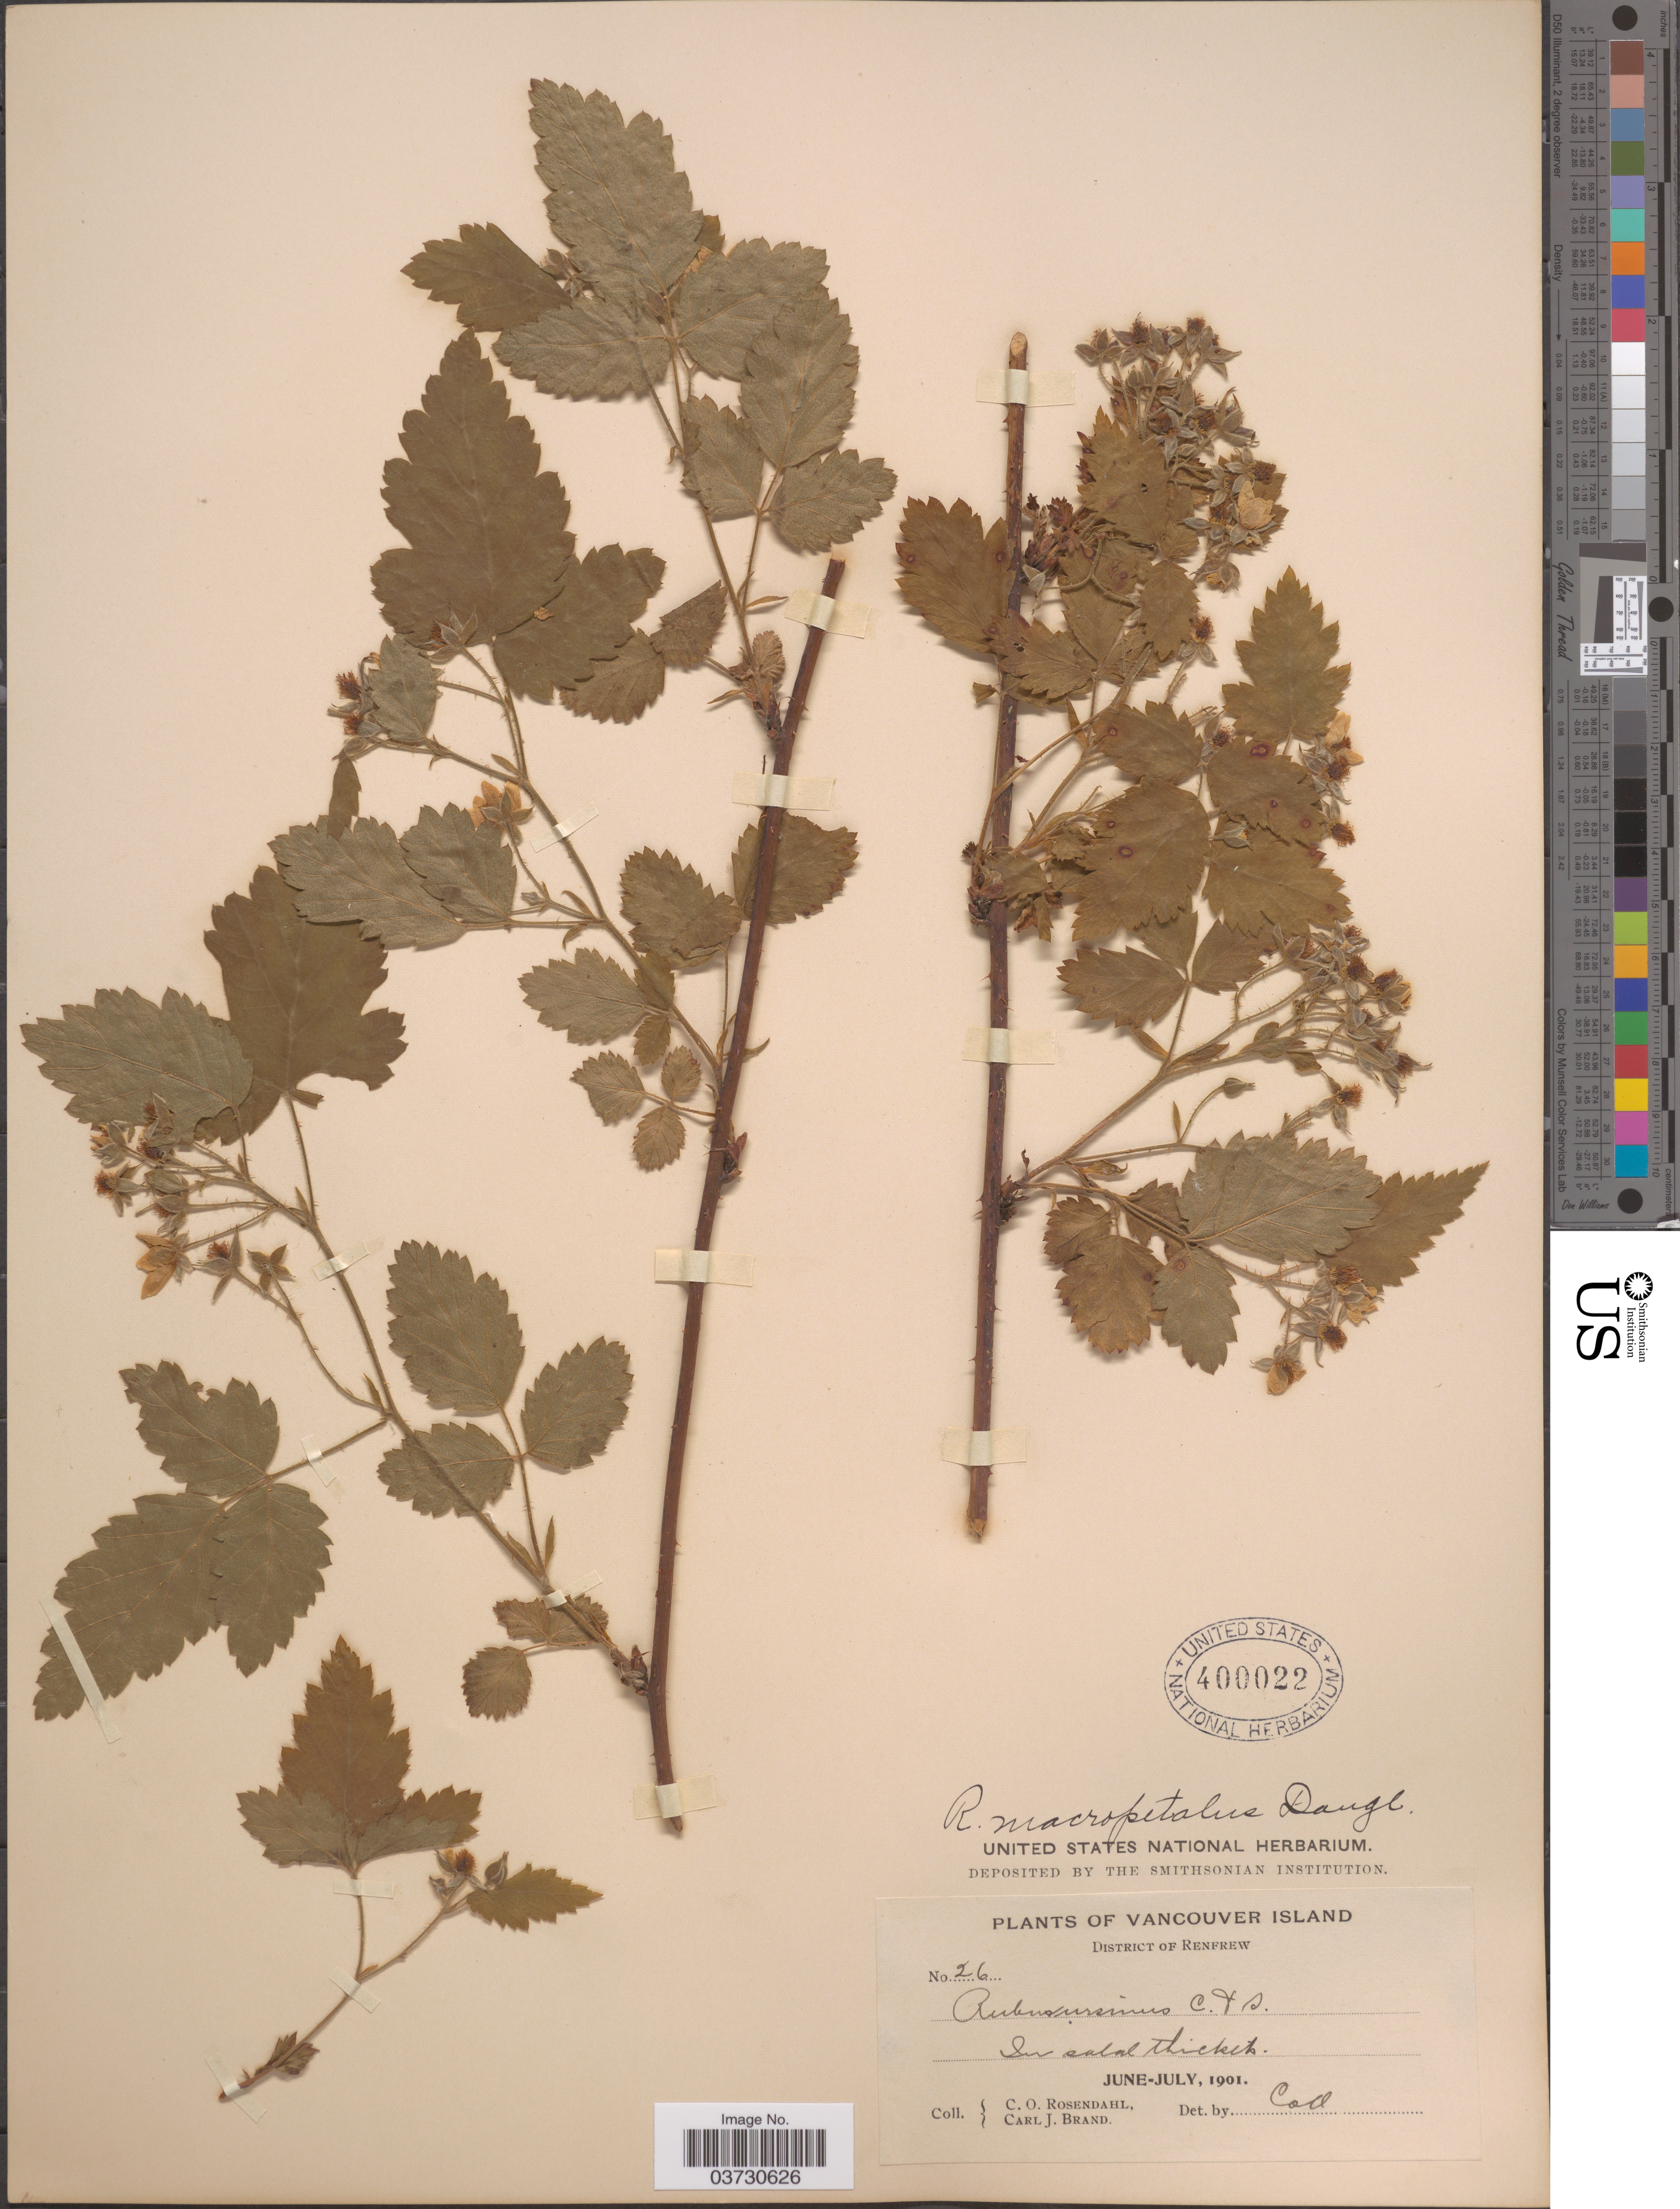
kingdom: Plantae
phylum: Tracheophyta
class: Magnoliopsida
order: Rosales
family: Rosaceae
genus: Rubus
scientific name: Rubus macropetalus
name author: Douglas ex Hook.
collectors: C. O. Rosendahl & C. J. Brand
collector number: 26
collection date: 1901-06/1901-07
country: Canada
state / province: British Columbia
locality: Vancouver Island. District of Renfrew.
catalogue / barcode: US 400022